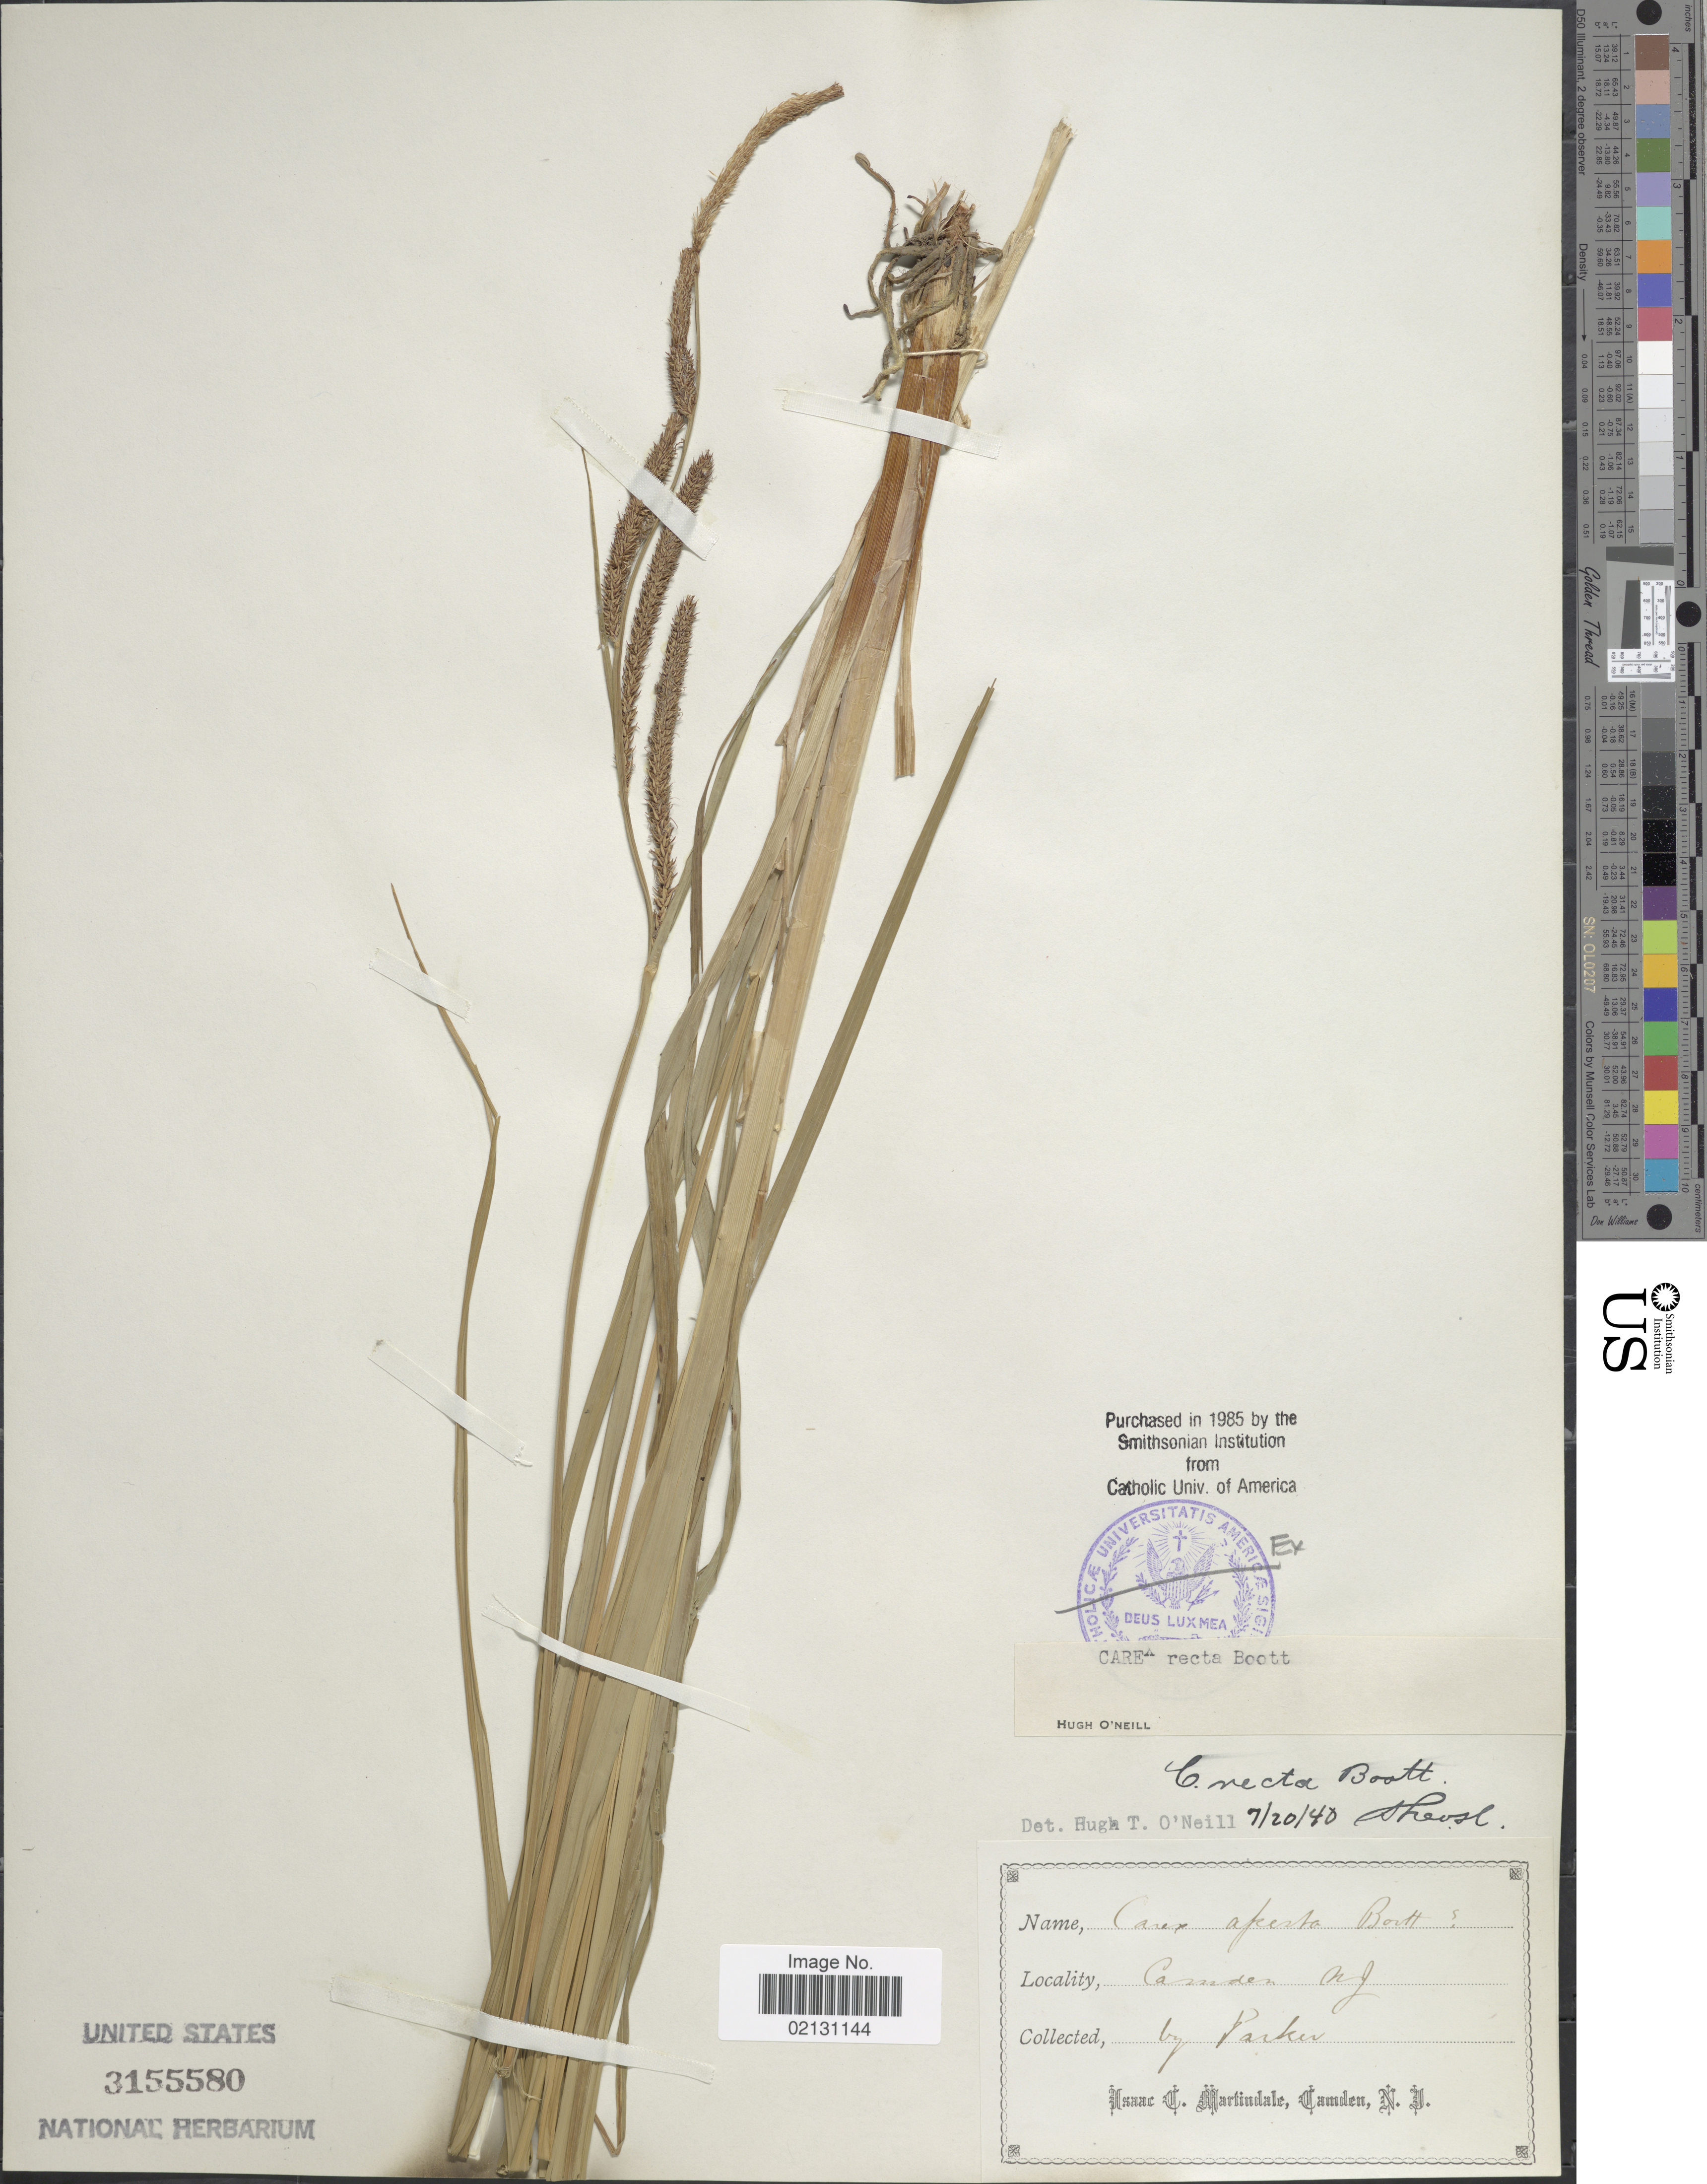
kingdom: Plantae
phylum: Tracheophyta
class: Liliopsida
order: Poales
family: Cyperaceae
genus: Carex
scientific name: Carex recta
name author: Boott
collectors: -. Parker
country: United States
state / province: New Jersey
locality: Camden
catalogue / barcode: US 3155580